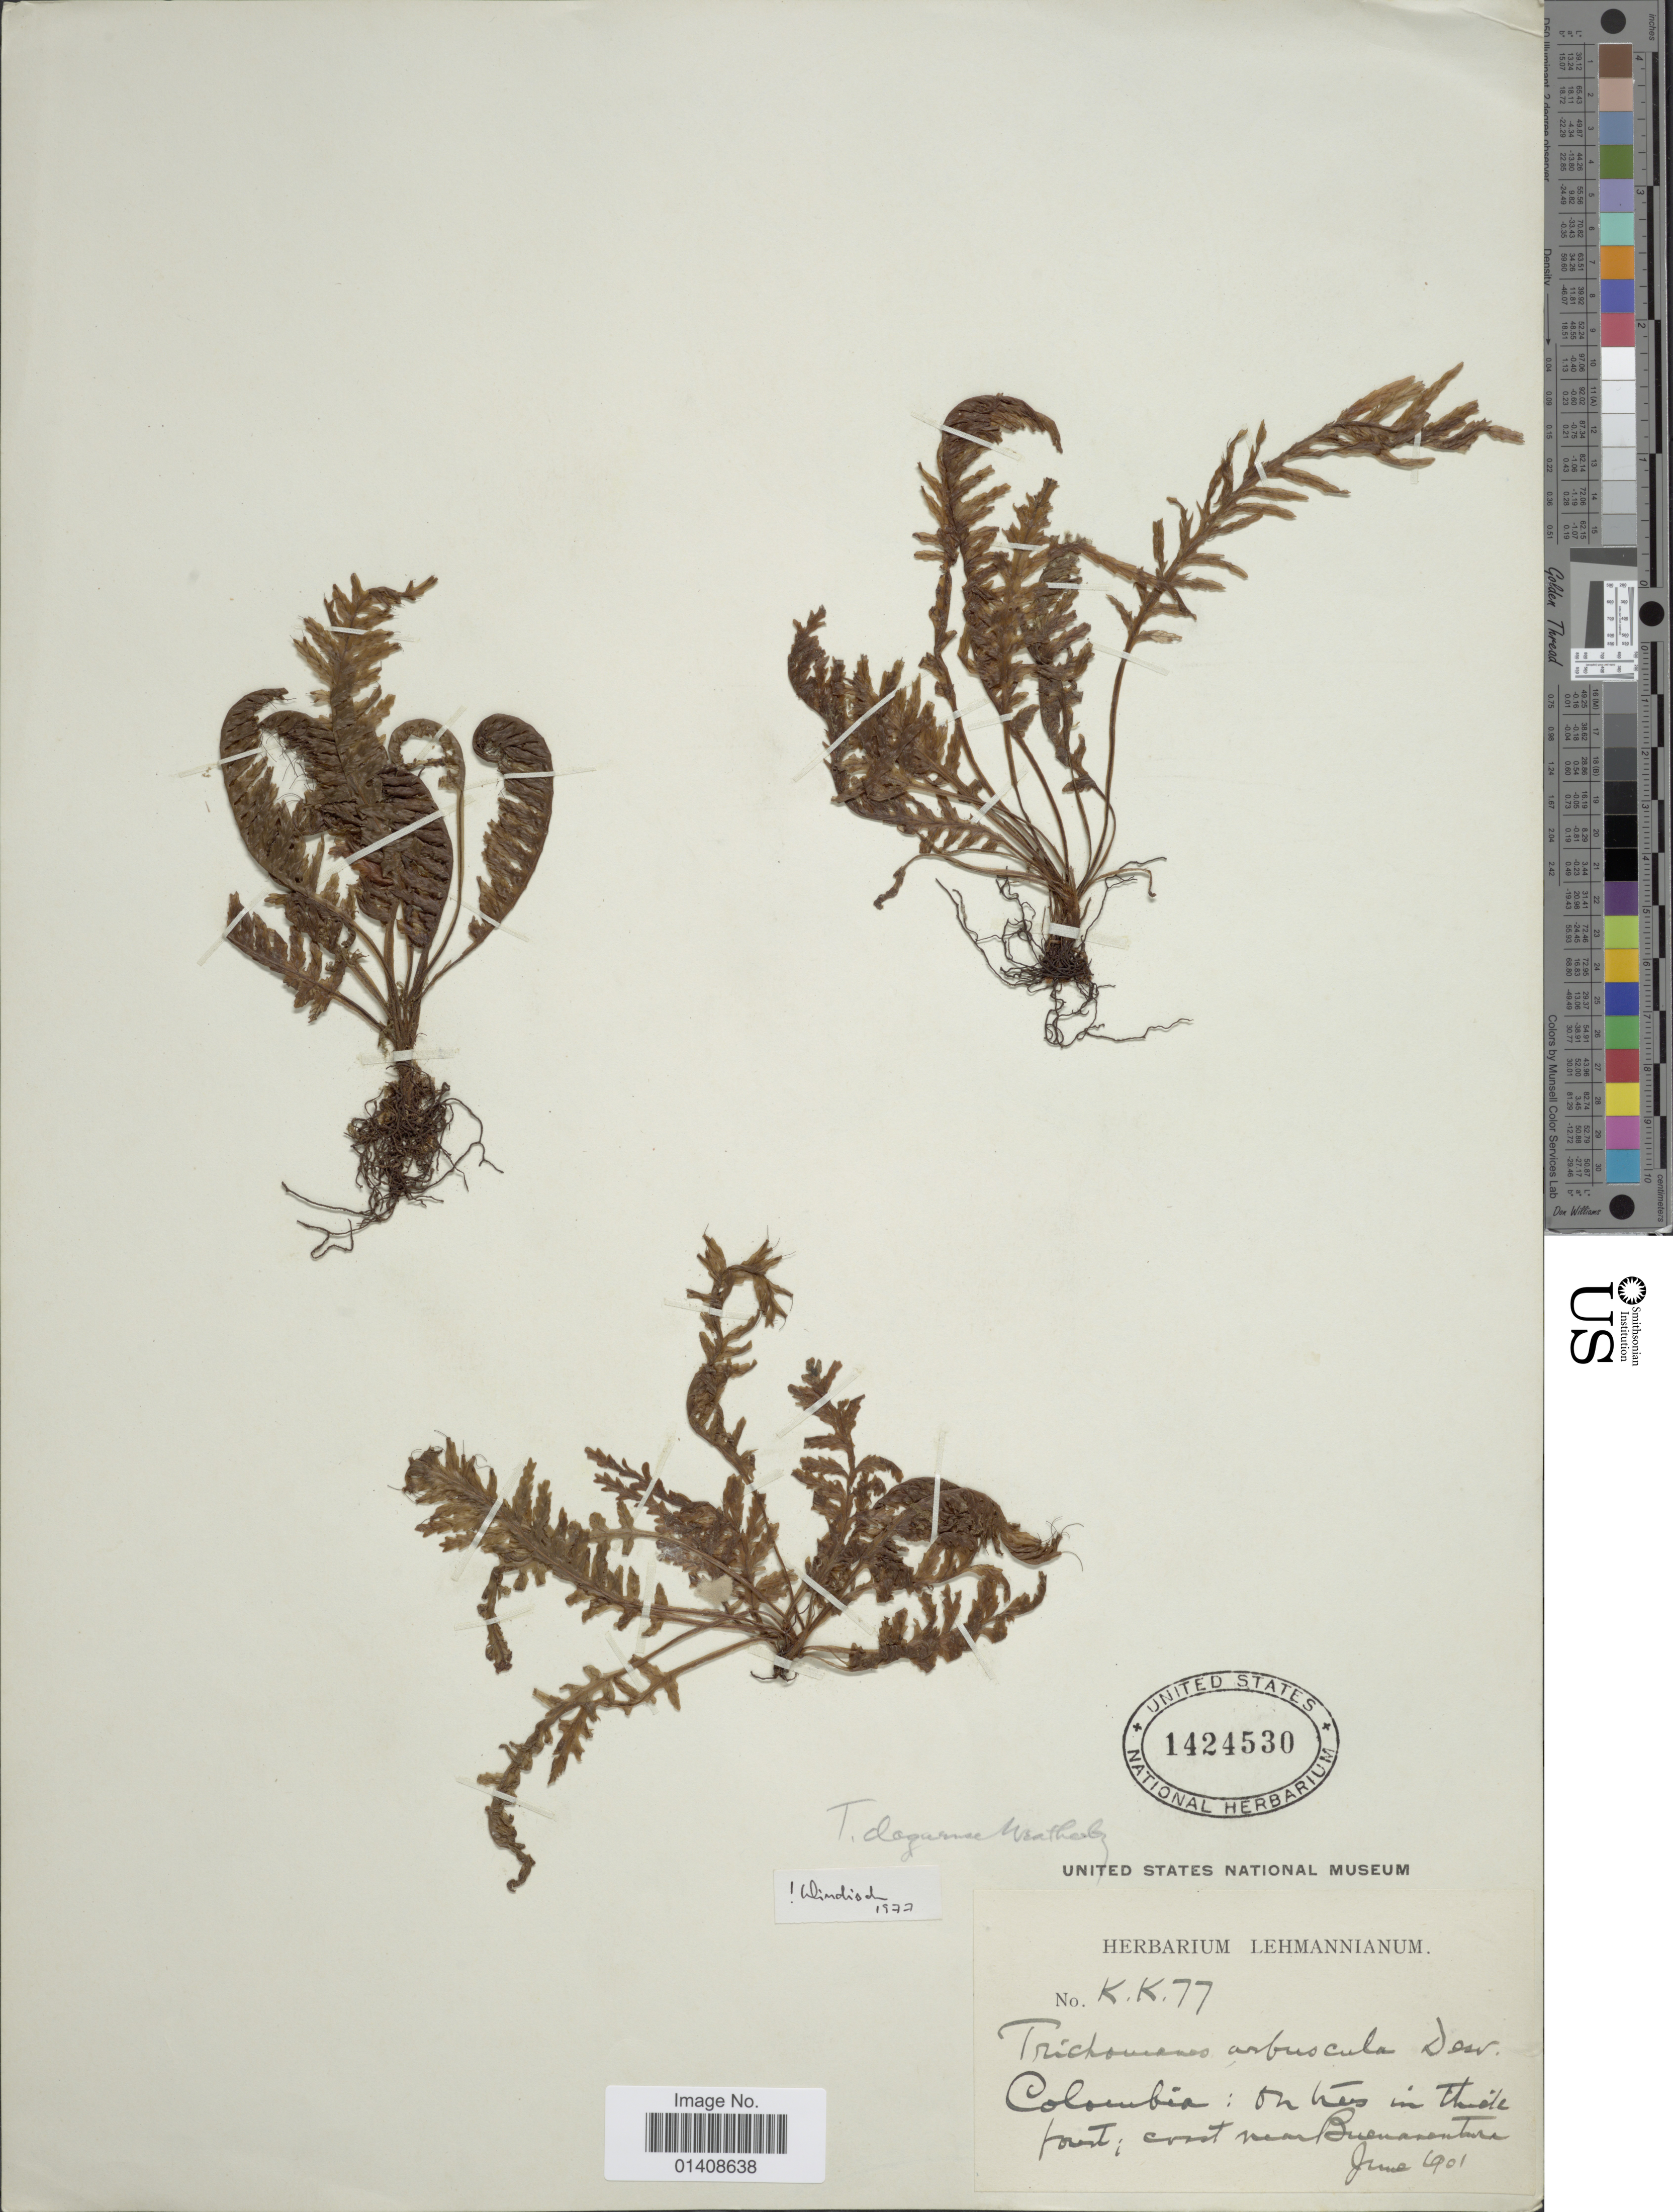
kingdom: Plantae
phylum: Tracheophyta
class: Polypodiopsida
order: Hymenophyllales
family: Hymenophyllaceae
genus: Trichomanes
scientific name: Trichomanes delicatum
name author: Bosch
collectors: ex herb. Lehmannianum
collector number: K.K. 77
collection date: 1901-06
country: Colombia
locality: coast near Buenaventura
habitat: on trees in thick forest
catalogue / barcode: US 1424530